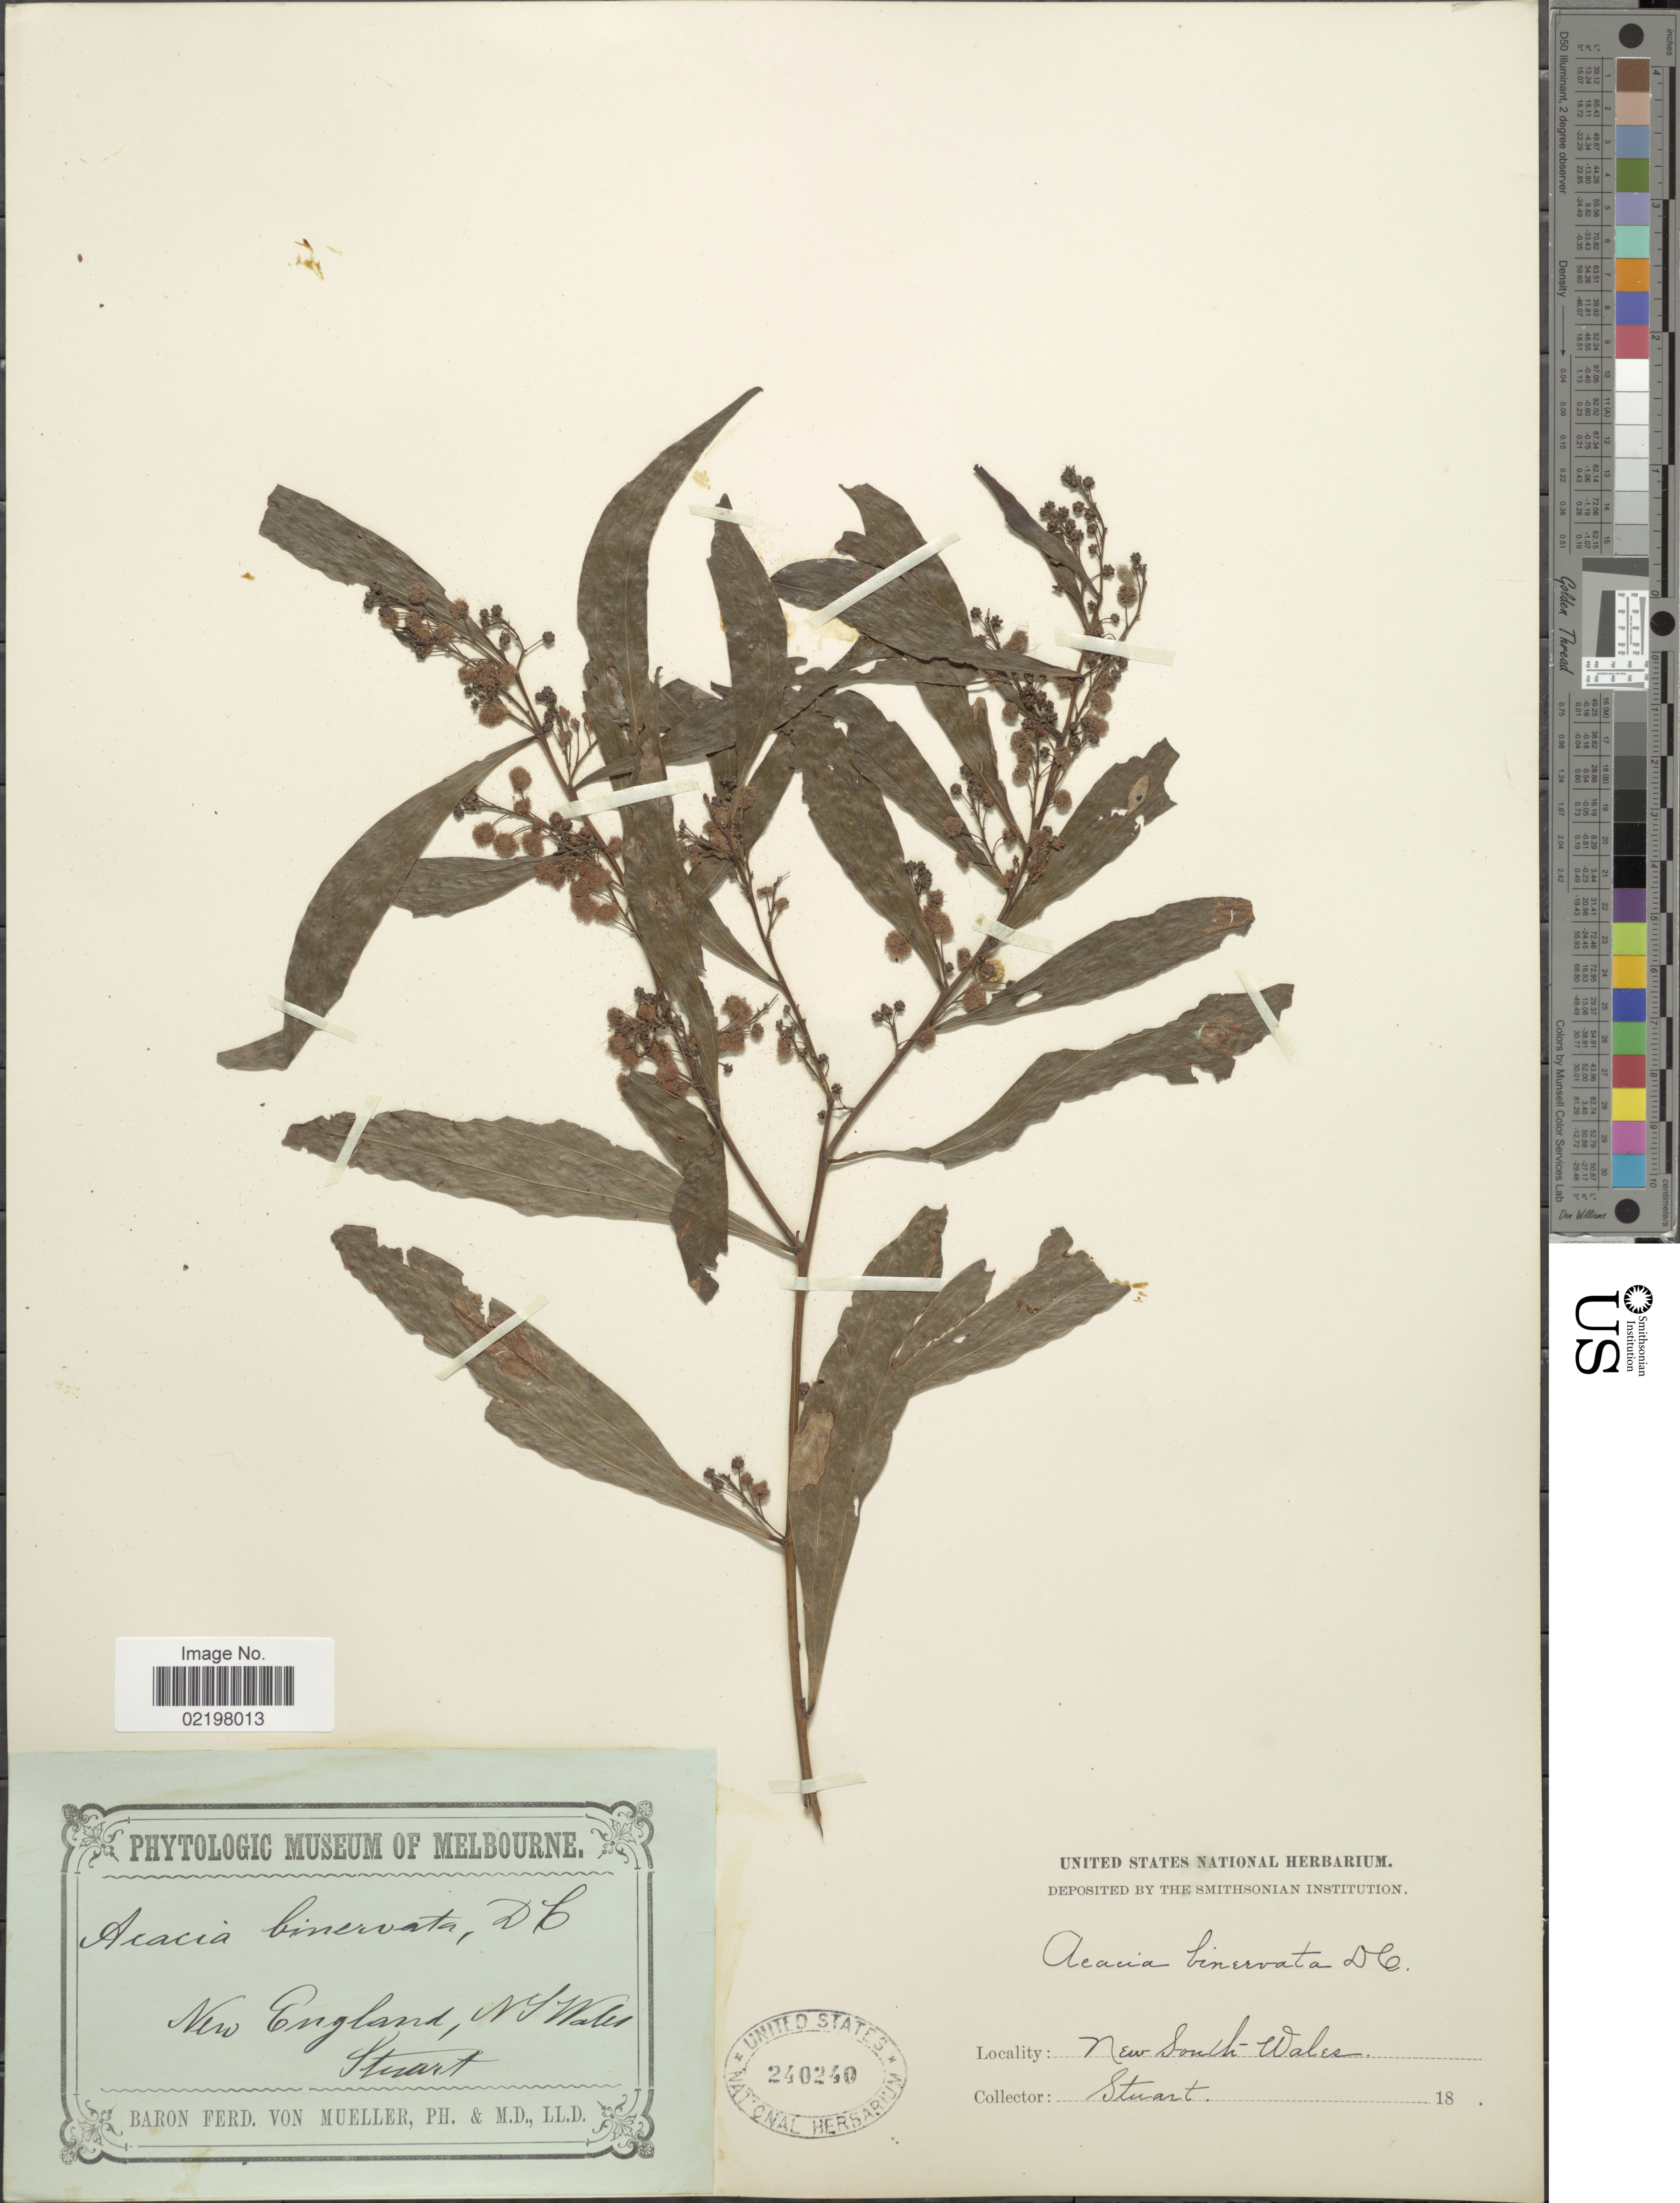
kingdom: Plantae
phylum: Tracheophyta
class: Magnoliopsida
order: Fabales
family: Fabaceae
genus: Acacia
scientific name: Acacia binervata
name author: DC.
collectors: Stuart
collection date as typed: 18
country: Australia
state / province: New South Wales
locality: New England, N. S. Wales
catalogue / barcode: US 240240